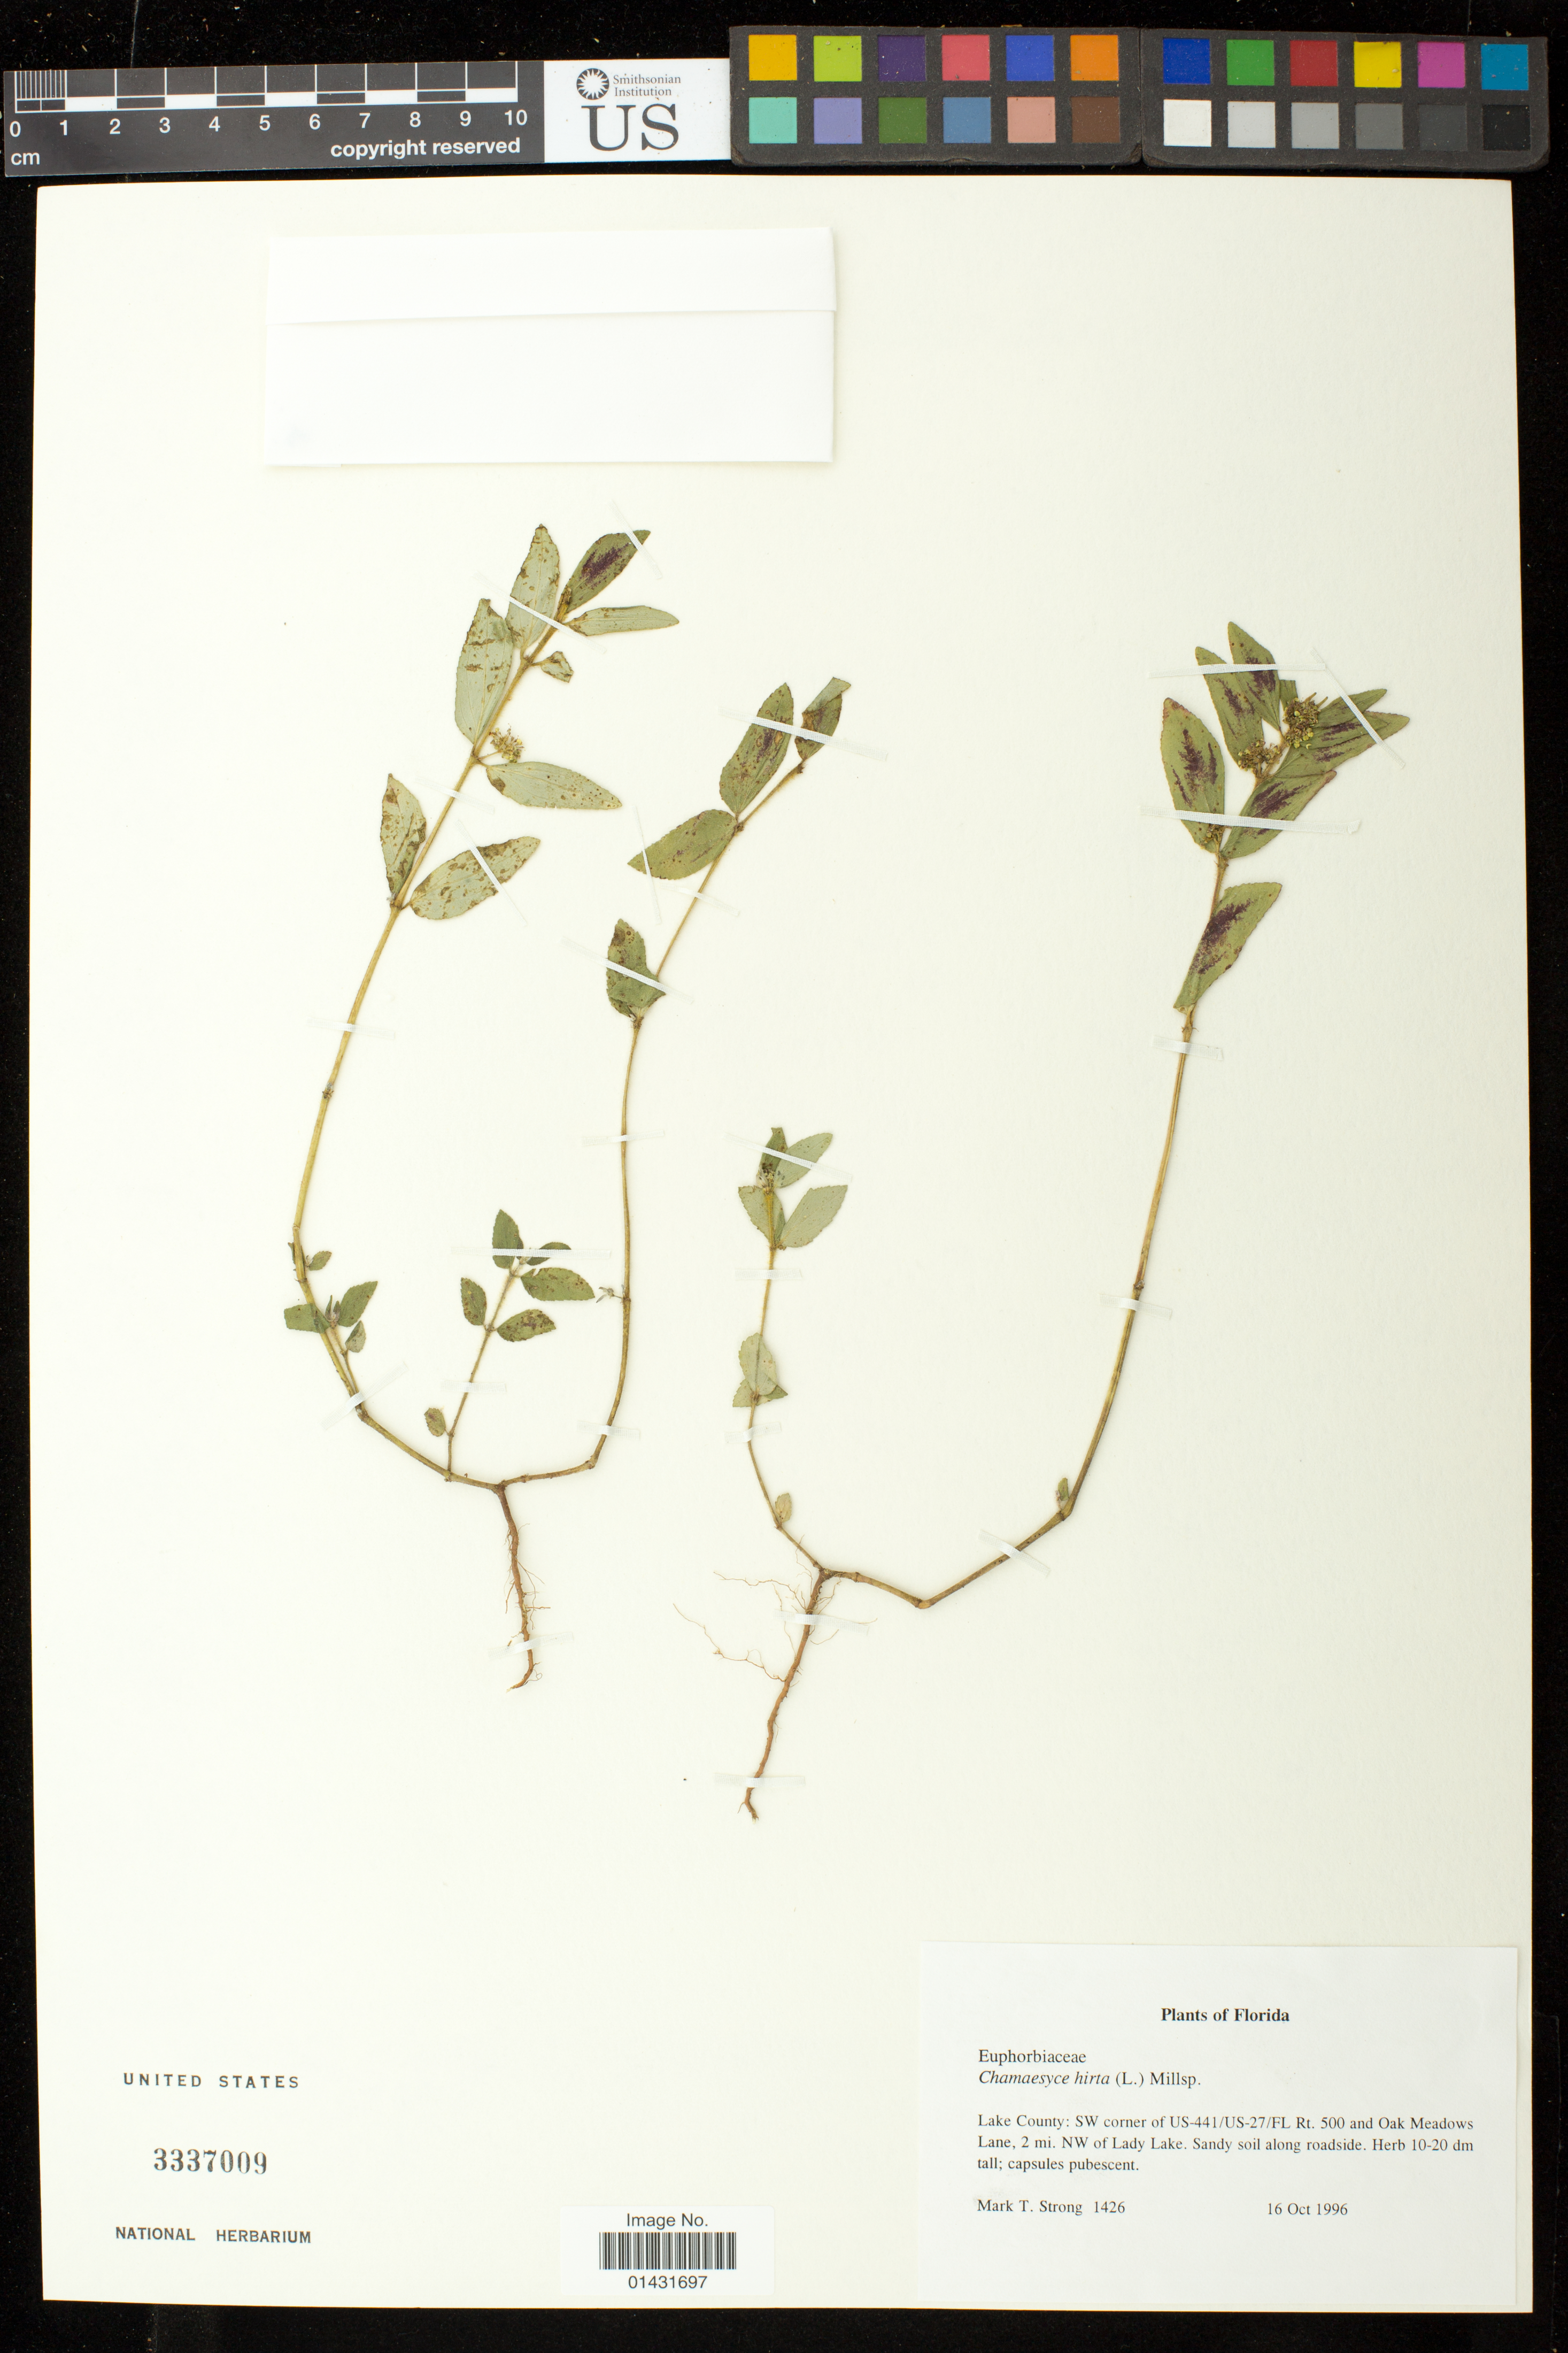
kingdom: Plantae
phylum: Tracheophyta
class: Magnoliopsida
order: Malpighiales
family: Euphorbiaceae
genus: Euphorbia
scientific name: Euphorbia hirta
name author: L.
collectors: M. T. Strong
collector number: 1426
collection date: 1996-10-16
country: United States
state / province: Florida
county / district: Lake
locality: SW corner of US-441/US-27/FL Rt. 500 and Oak Meadows Lane, 2 mi. NW of Lady Lake.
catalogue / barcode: US 3337009